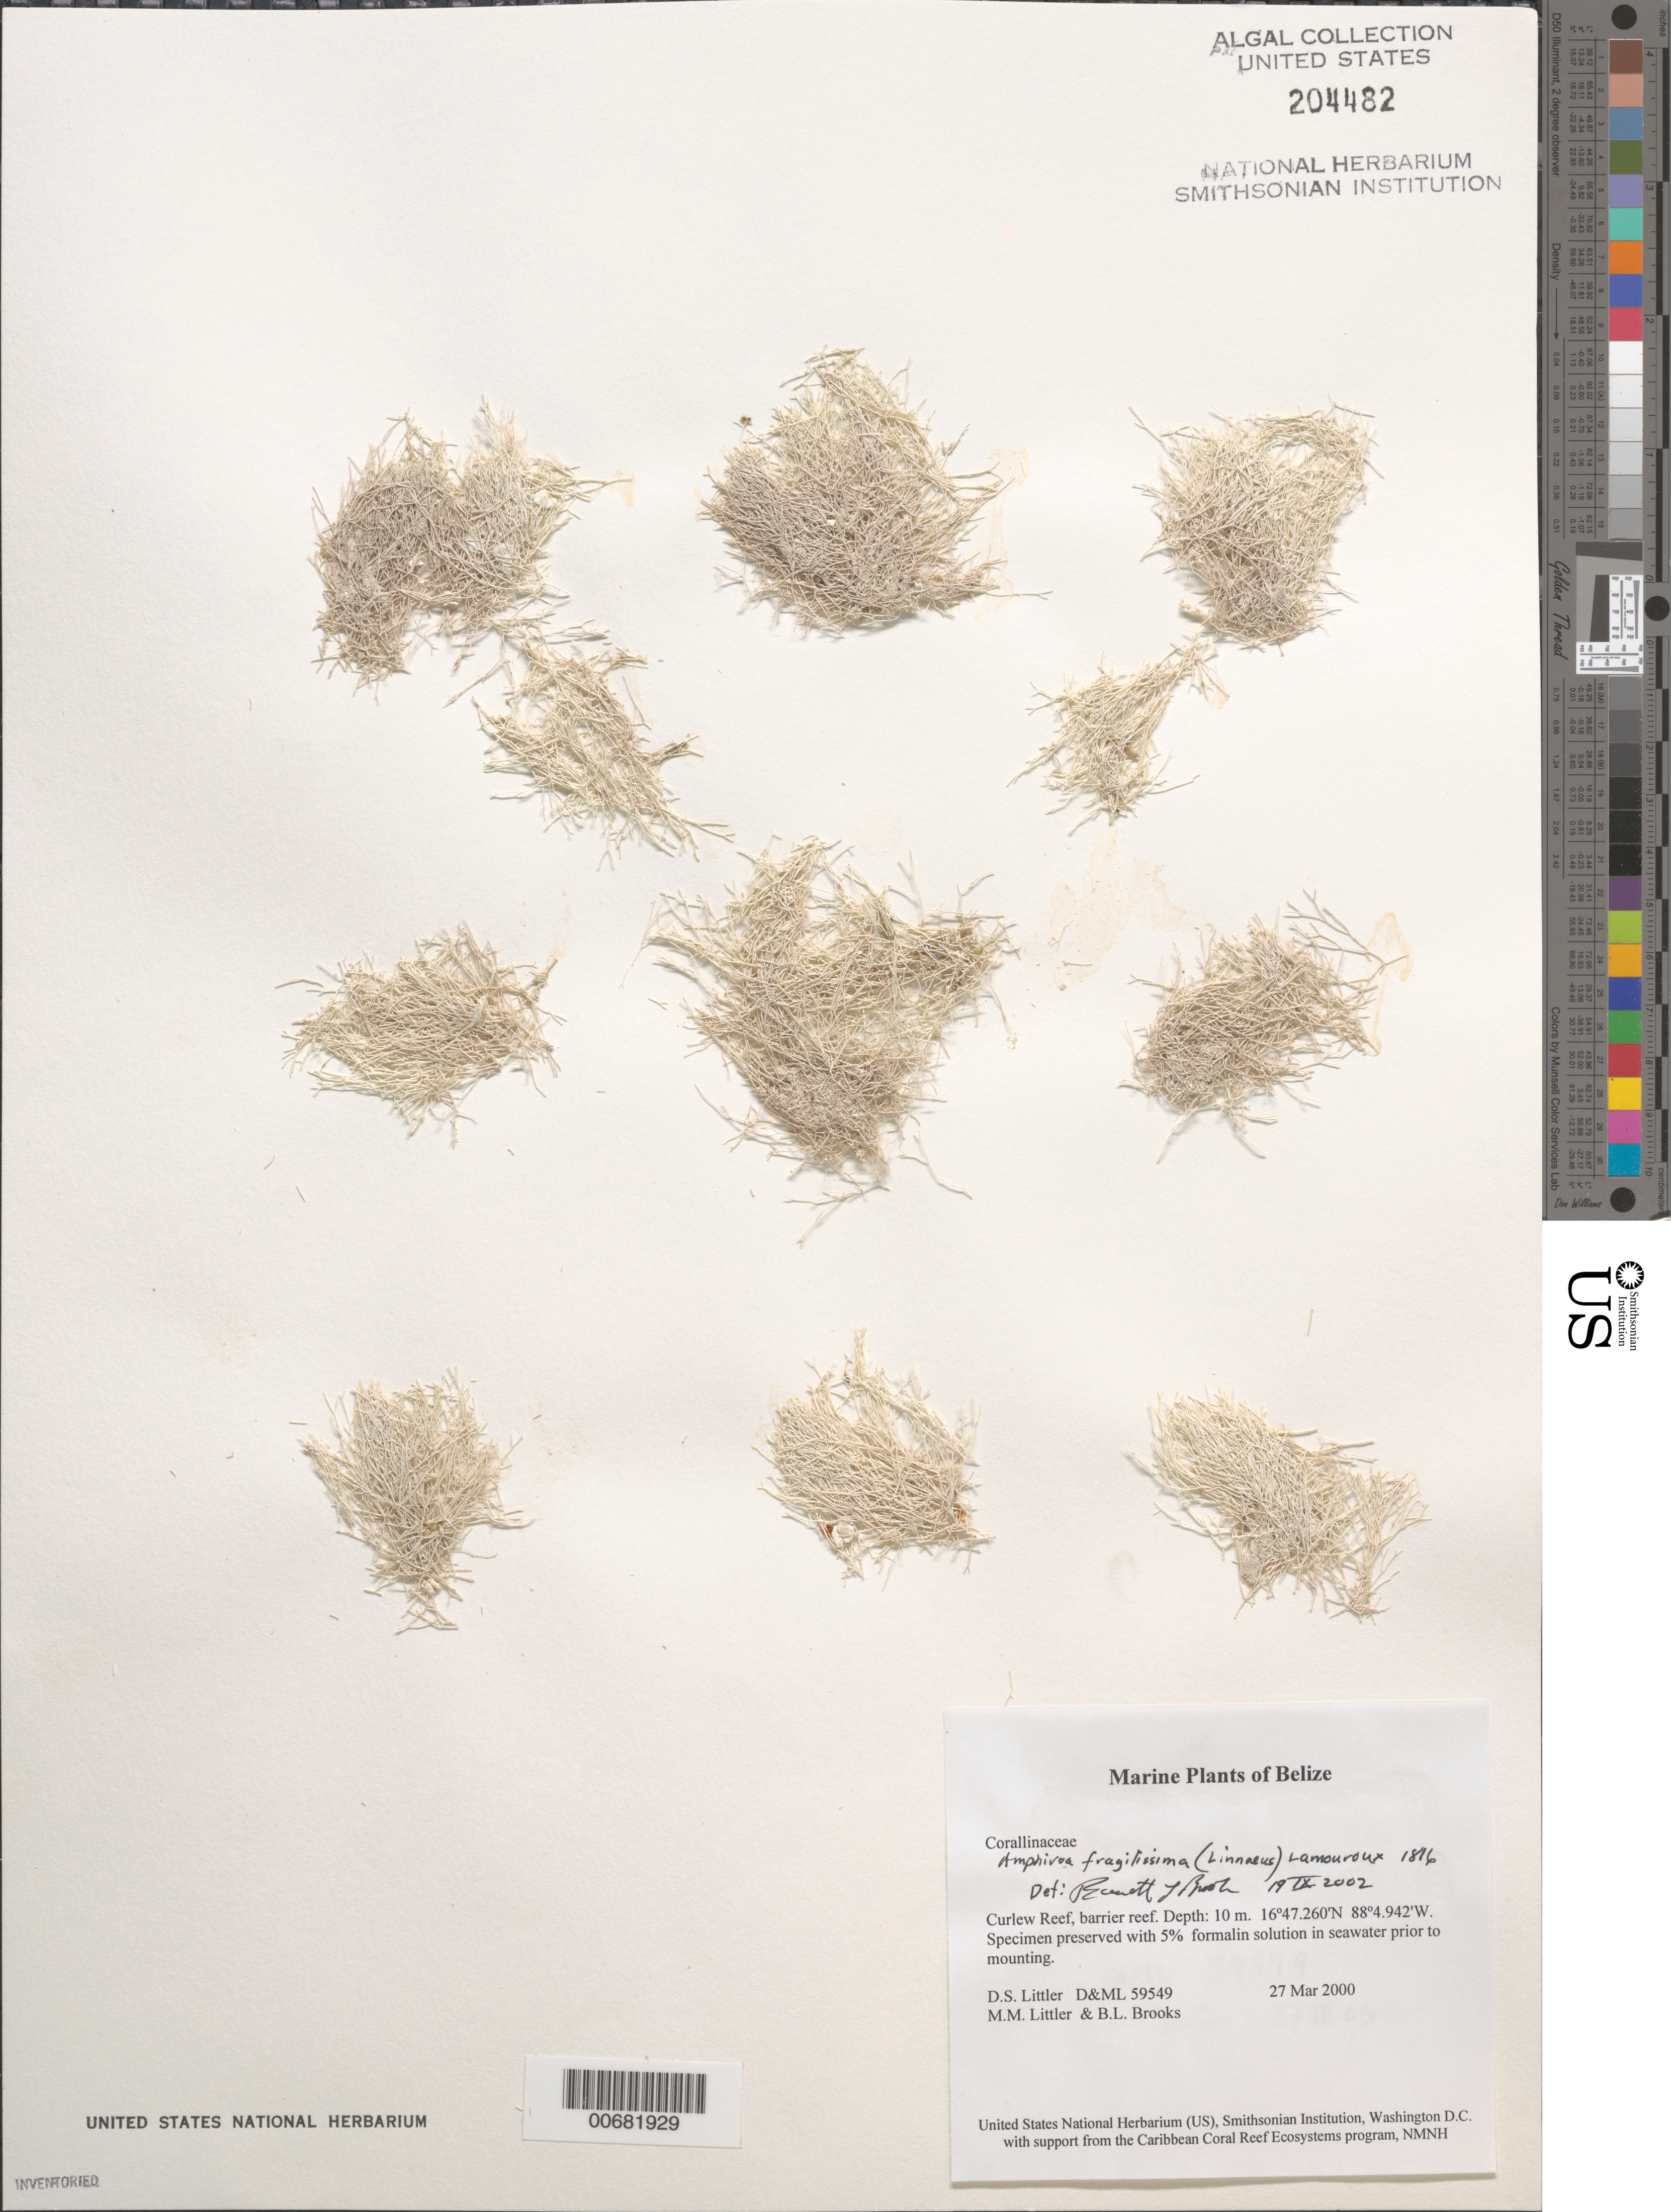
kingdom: Plantae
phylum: Rhodophyta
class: Florideophyceae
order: Corallinales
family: Lithophyllaceae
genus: Amphiroa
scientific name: Amphiroa fragilissima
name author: (L.) J.V.Lamouroux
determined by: Brooks, B. L., (BOT), Smithsonian Institution - National Museum of Natural History (UNITED STATES)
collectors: D. S. Littler, M. M. Littler & B. Brooks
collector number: D&ML 59549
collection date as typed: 27 Mar 2000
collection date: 2000-03-27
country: Belize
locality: Curlew Reef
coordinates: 16 47.260' N, 88 4.942' W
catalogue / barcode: US 204482